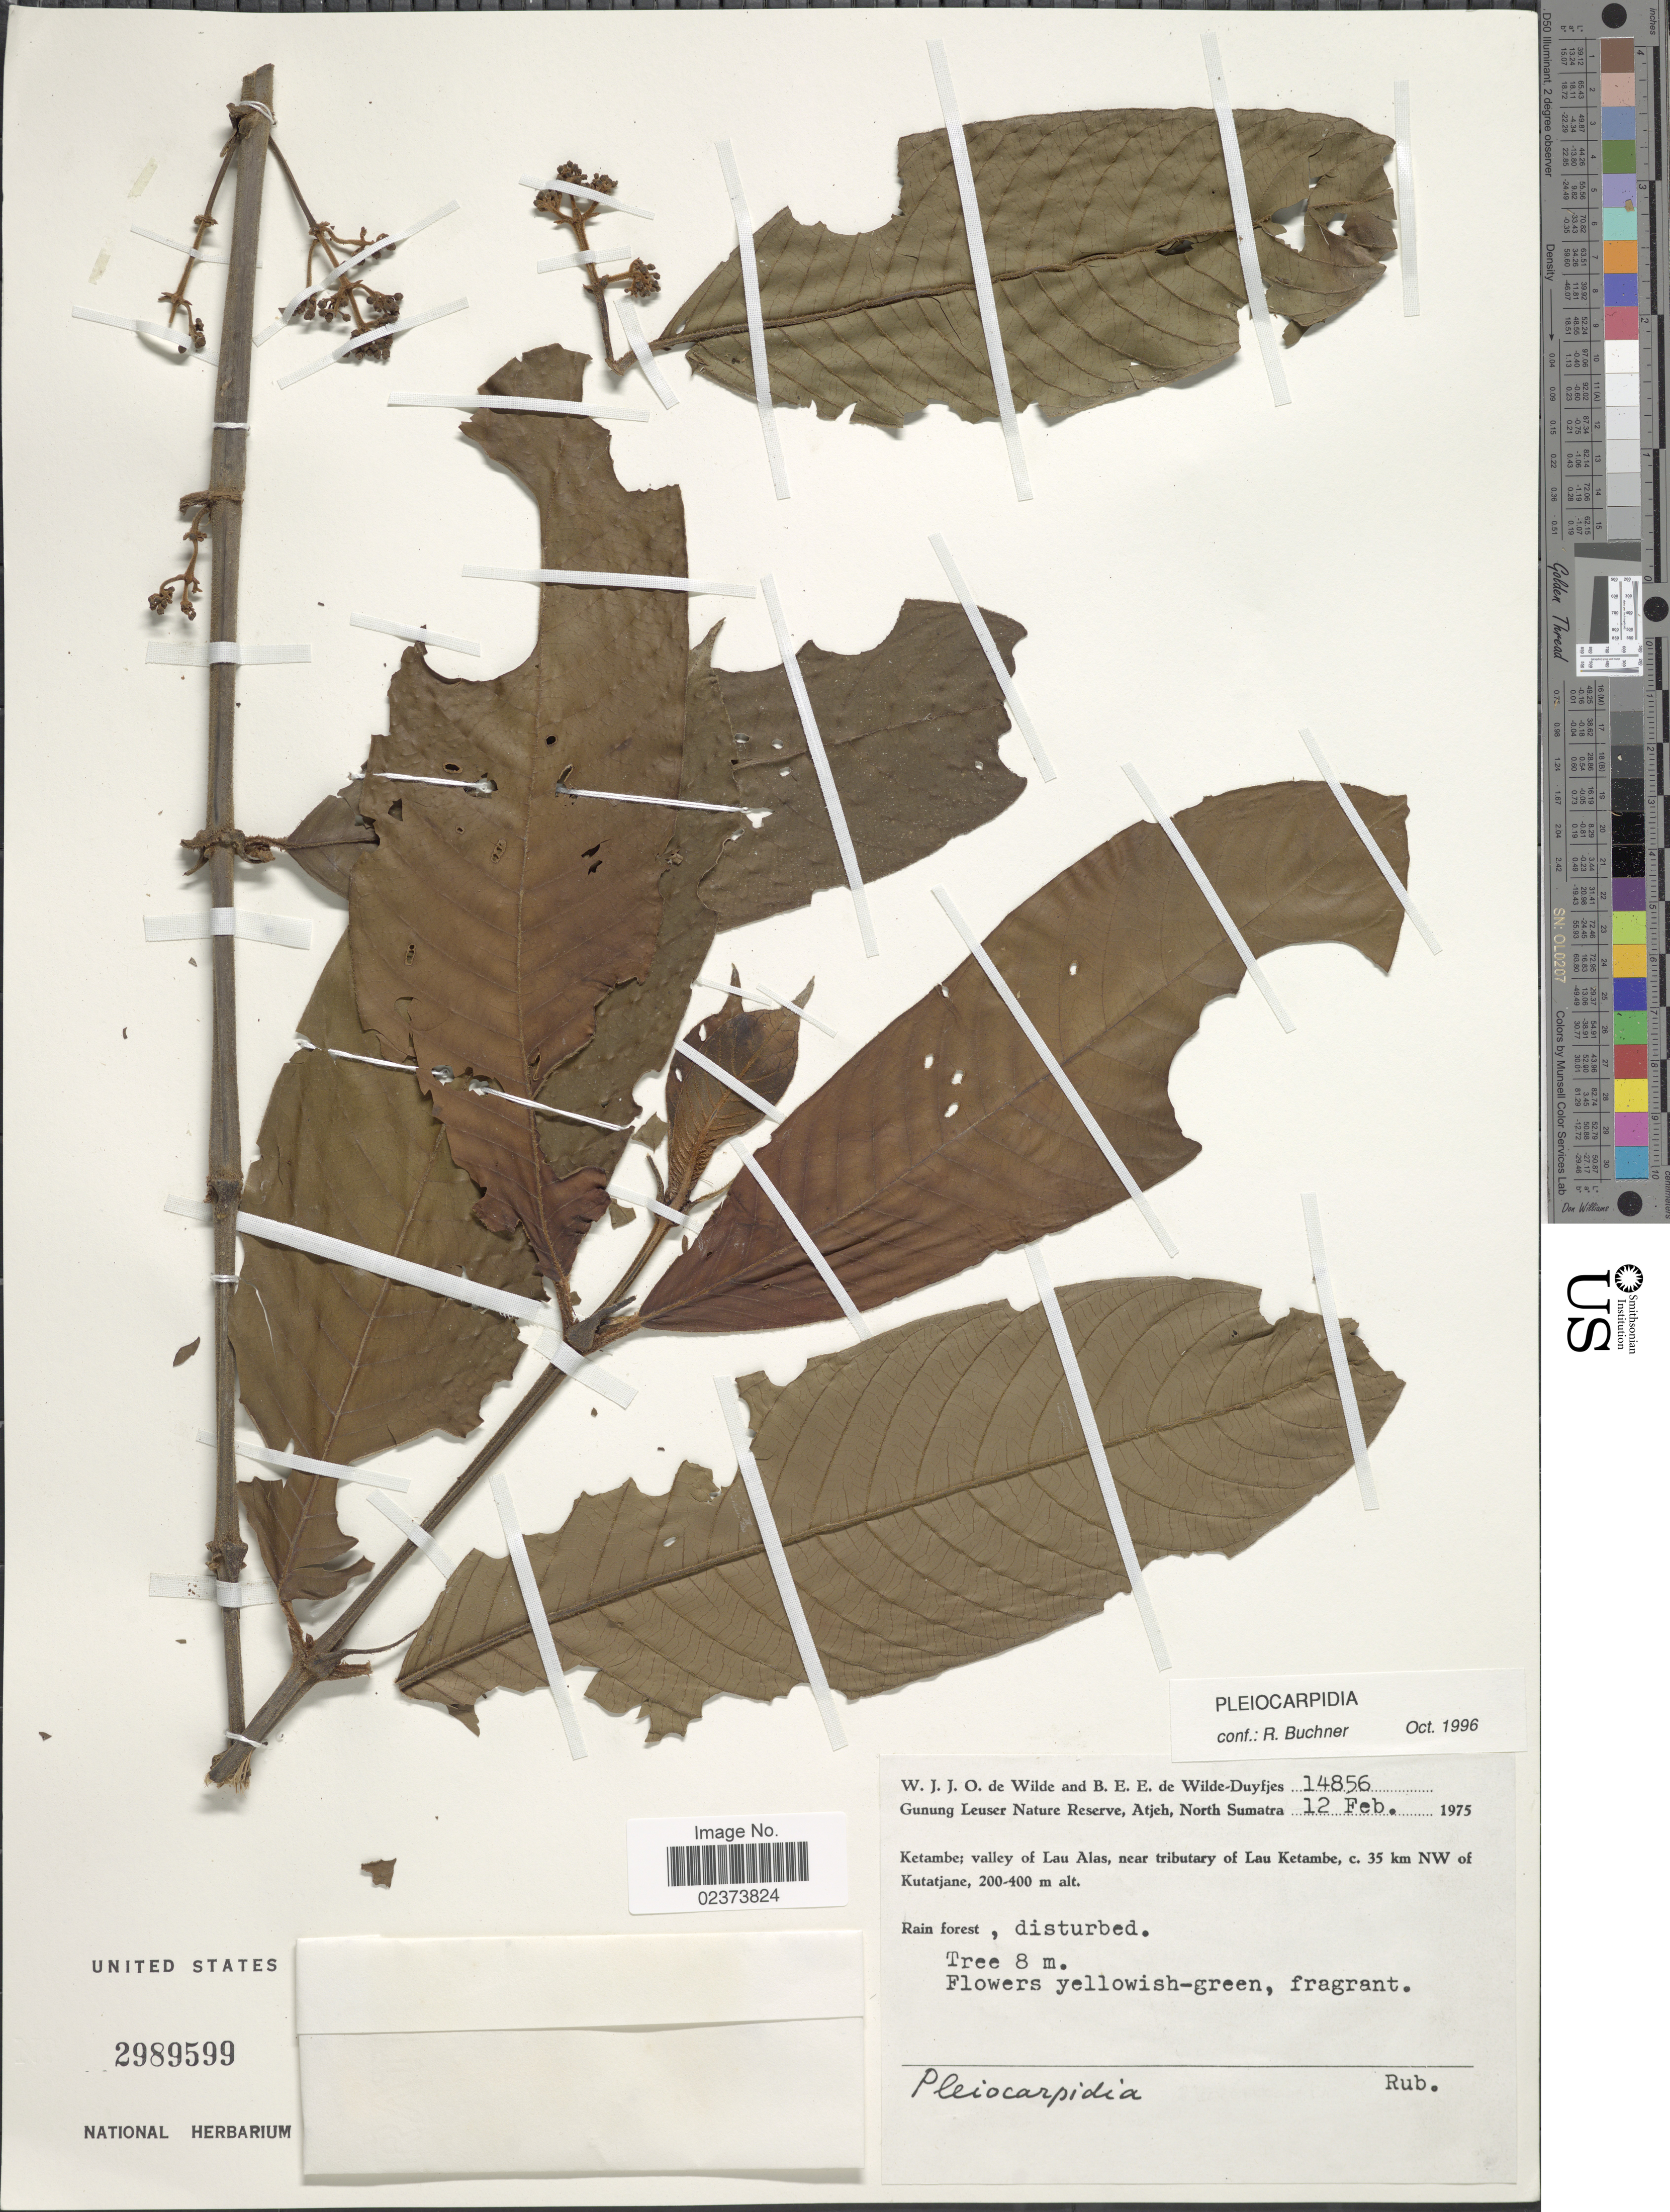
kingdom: Plantae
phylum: Tracheophyta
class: Magnoliopsida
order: Gentianales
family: Rubiaceae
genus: Pleiocarpidia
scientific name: Pleiocarpidia sp.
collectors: W. J. de Wilde & B. E. de Wilde-Duyfjes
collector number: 14856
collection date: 1975-02-12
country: Indonesia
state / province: Sumatra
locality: Gunung Leuser nature Reserve, Atjeh, North Sumatra, Ketambe; valley of lau Alas, near tributary of La Ketambe, 35 km NW of Kutatjane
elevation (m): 200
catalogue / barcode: US 2989599